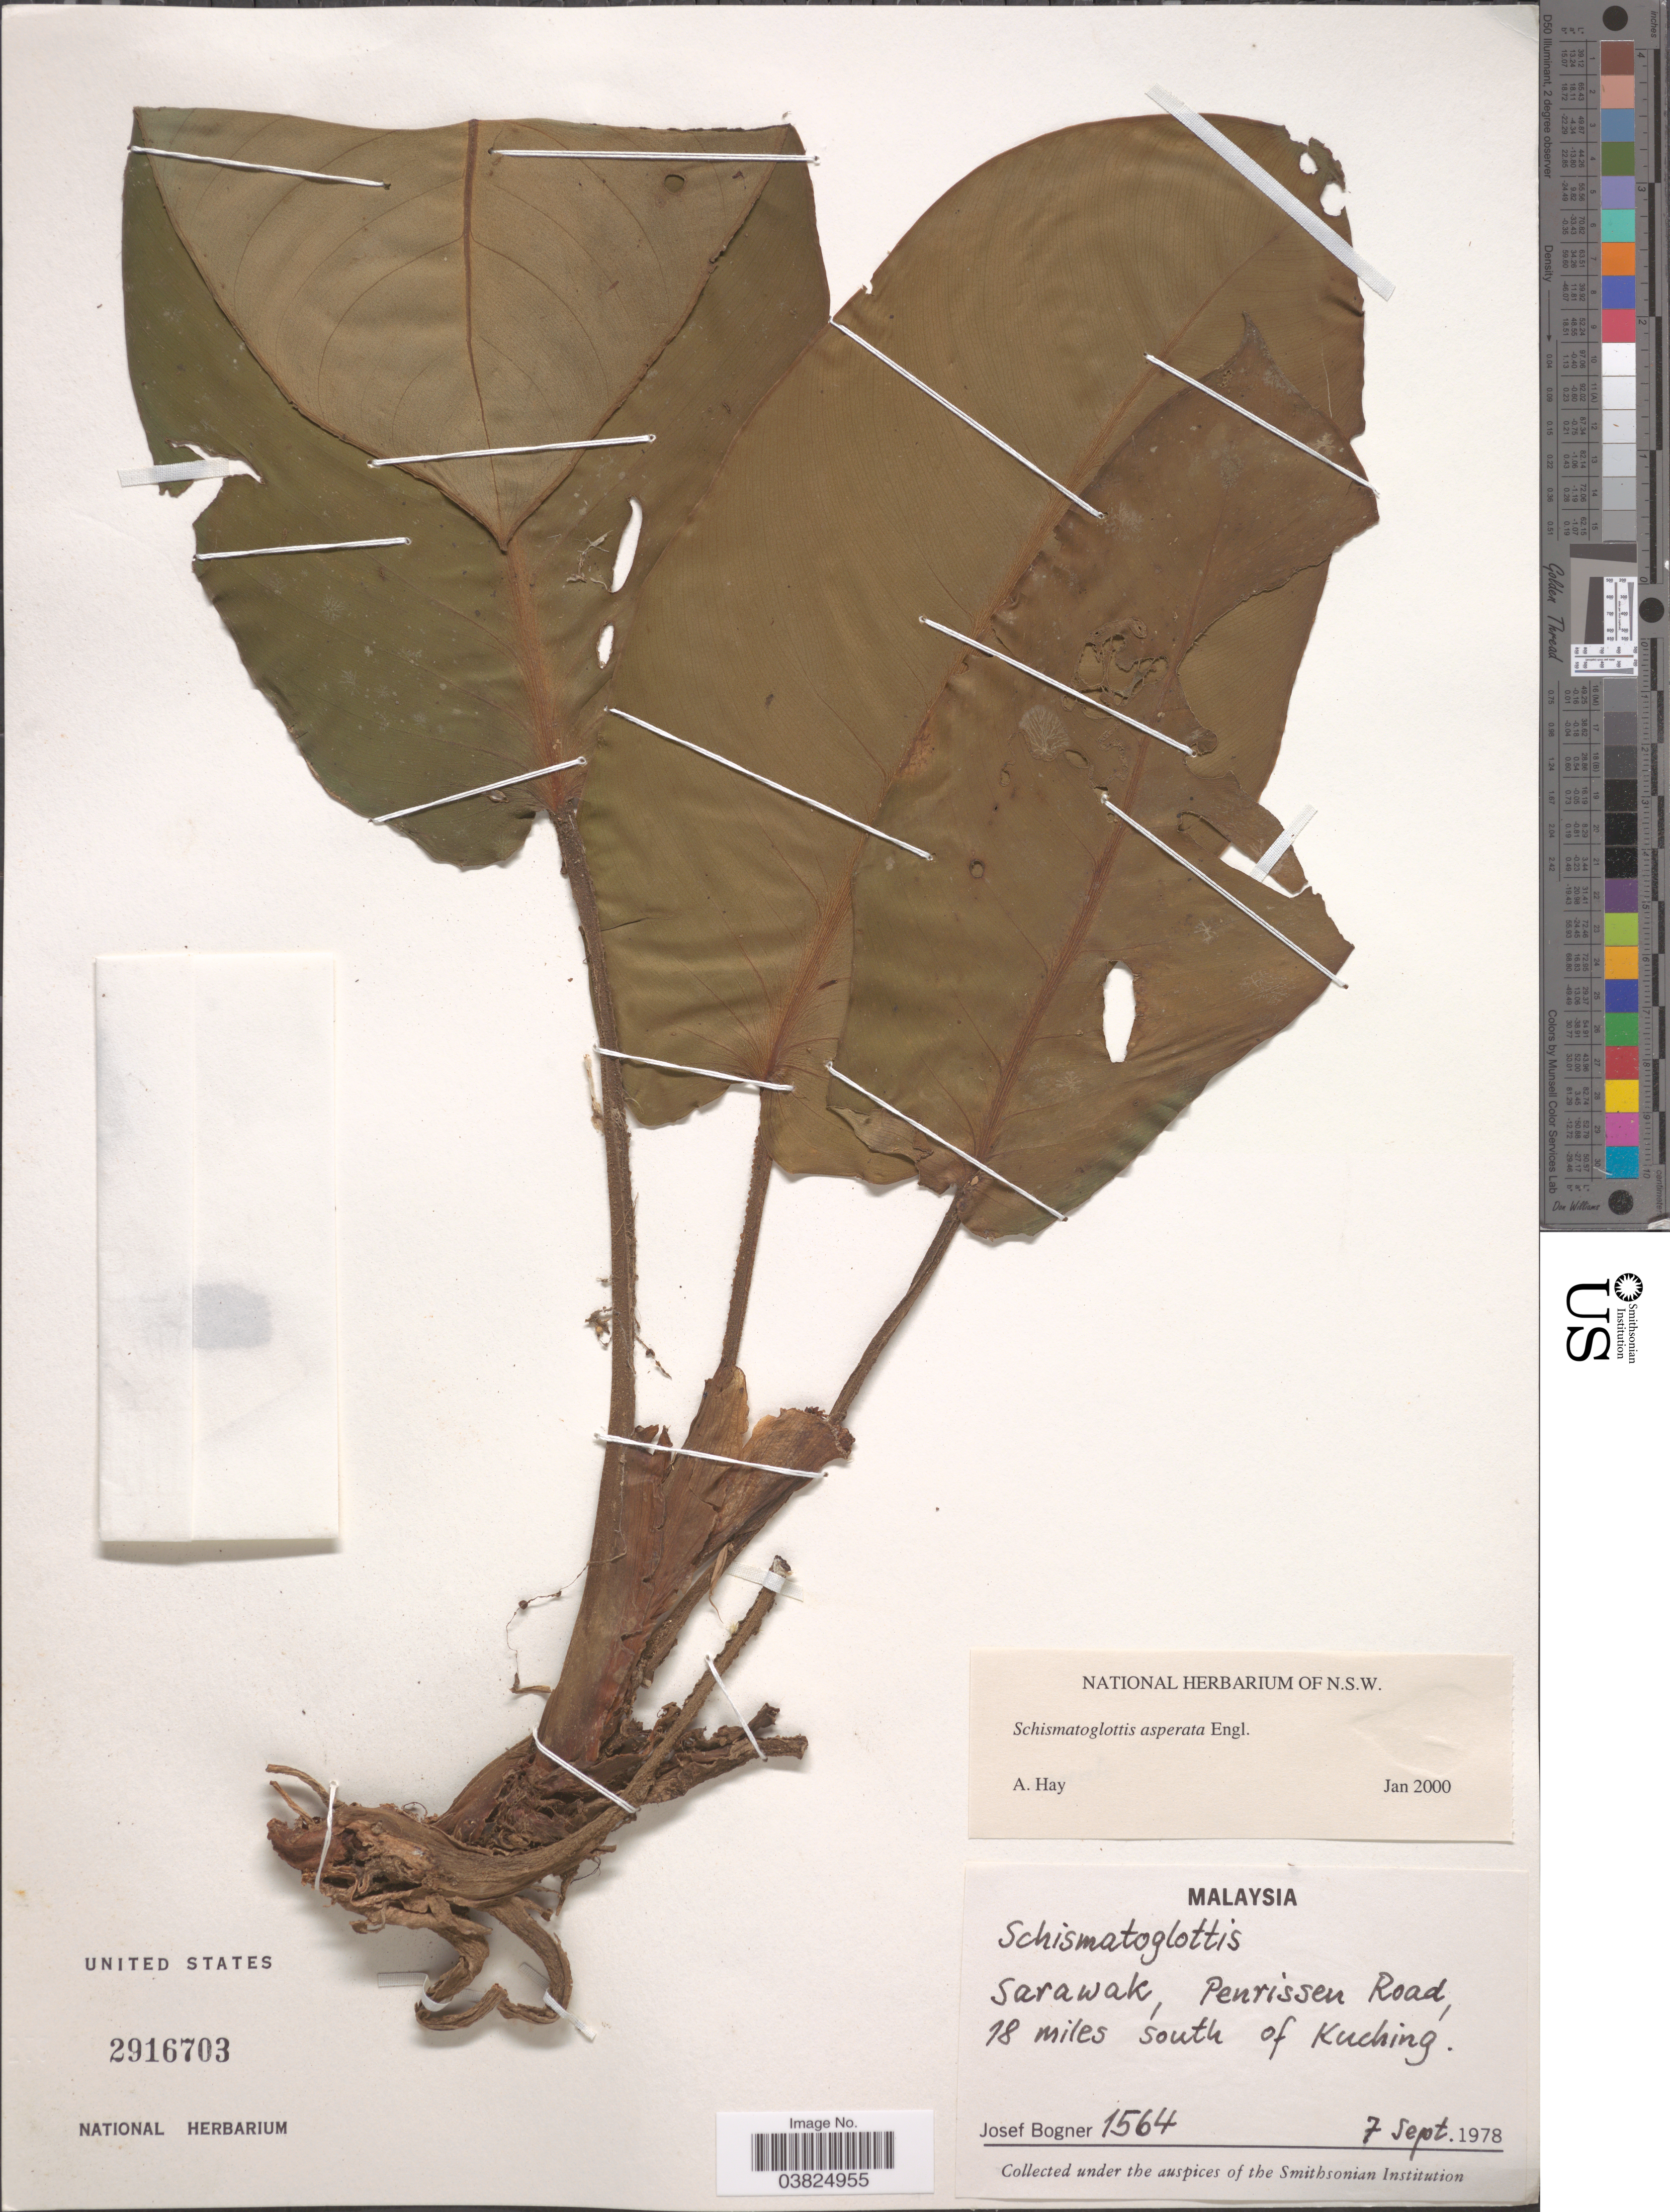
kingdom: Plantae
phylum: Tracheophyta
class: Liliopsida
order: Alismatales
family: Araceae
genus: Schismatoglottis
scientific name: Schismatoglottis asperata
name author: Engl.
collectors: J. Bogner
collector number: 1564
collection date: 1978-09-07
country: Malaysia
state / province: Sarawak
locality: Penrissen Road, 18 miles south of Kuching.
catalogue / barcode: US 2916703